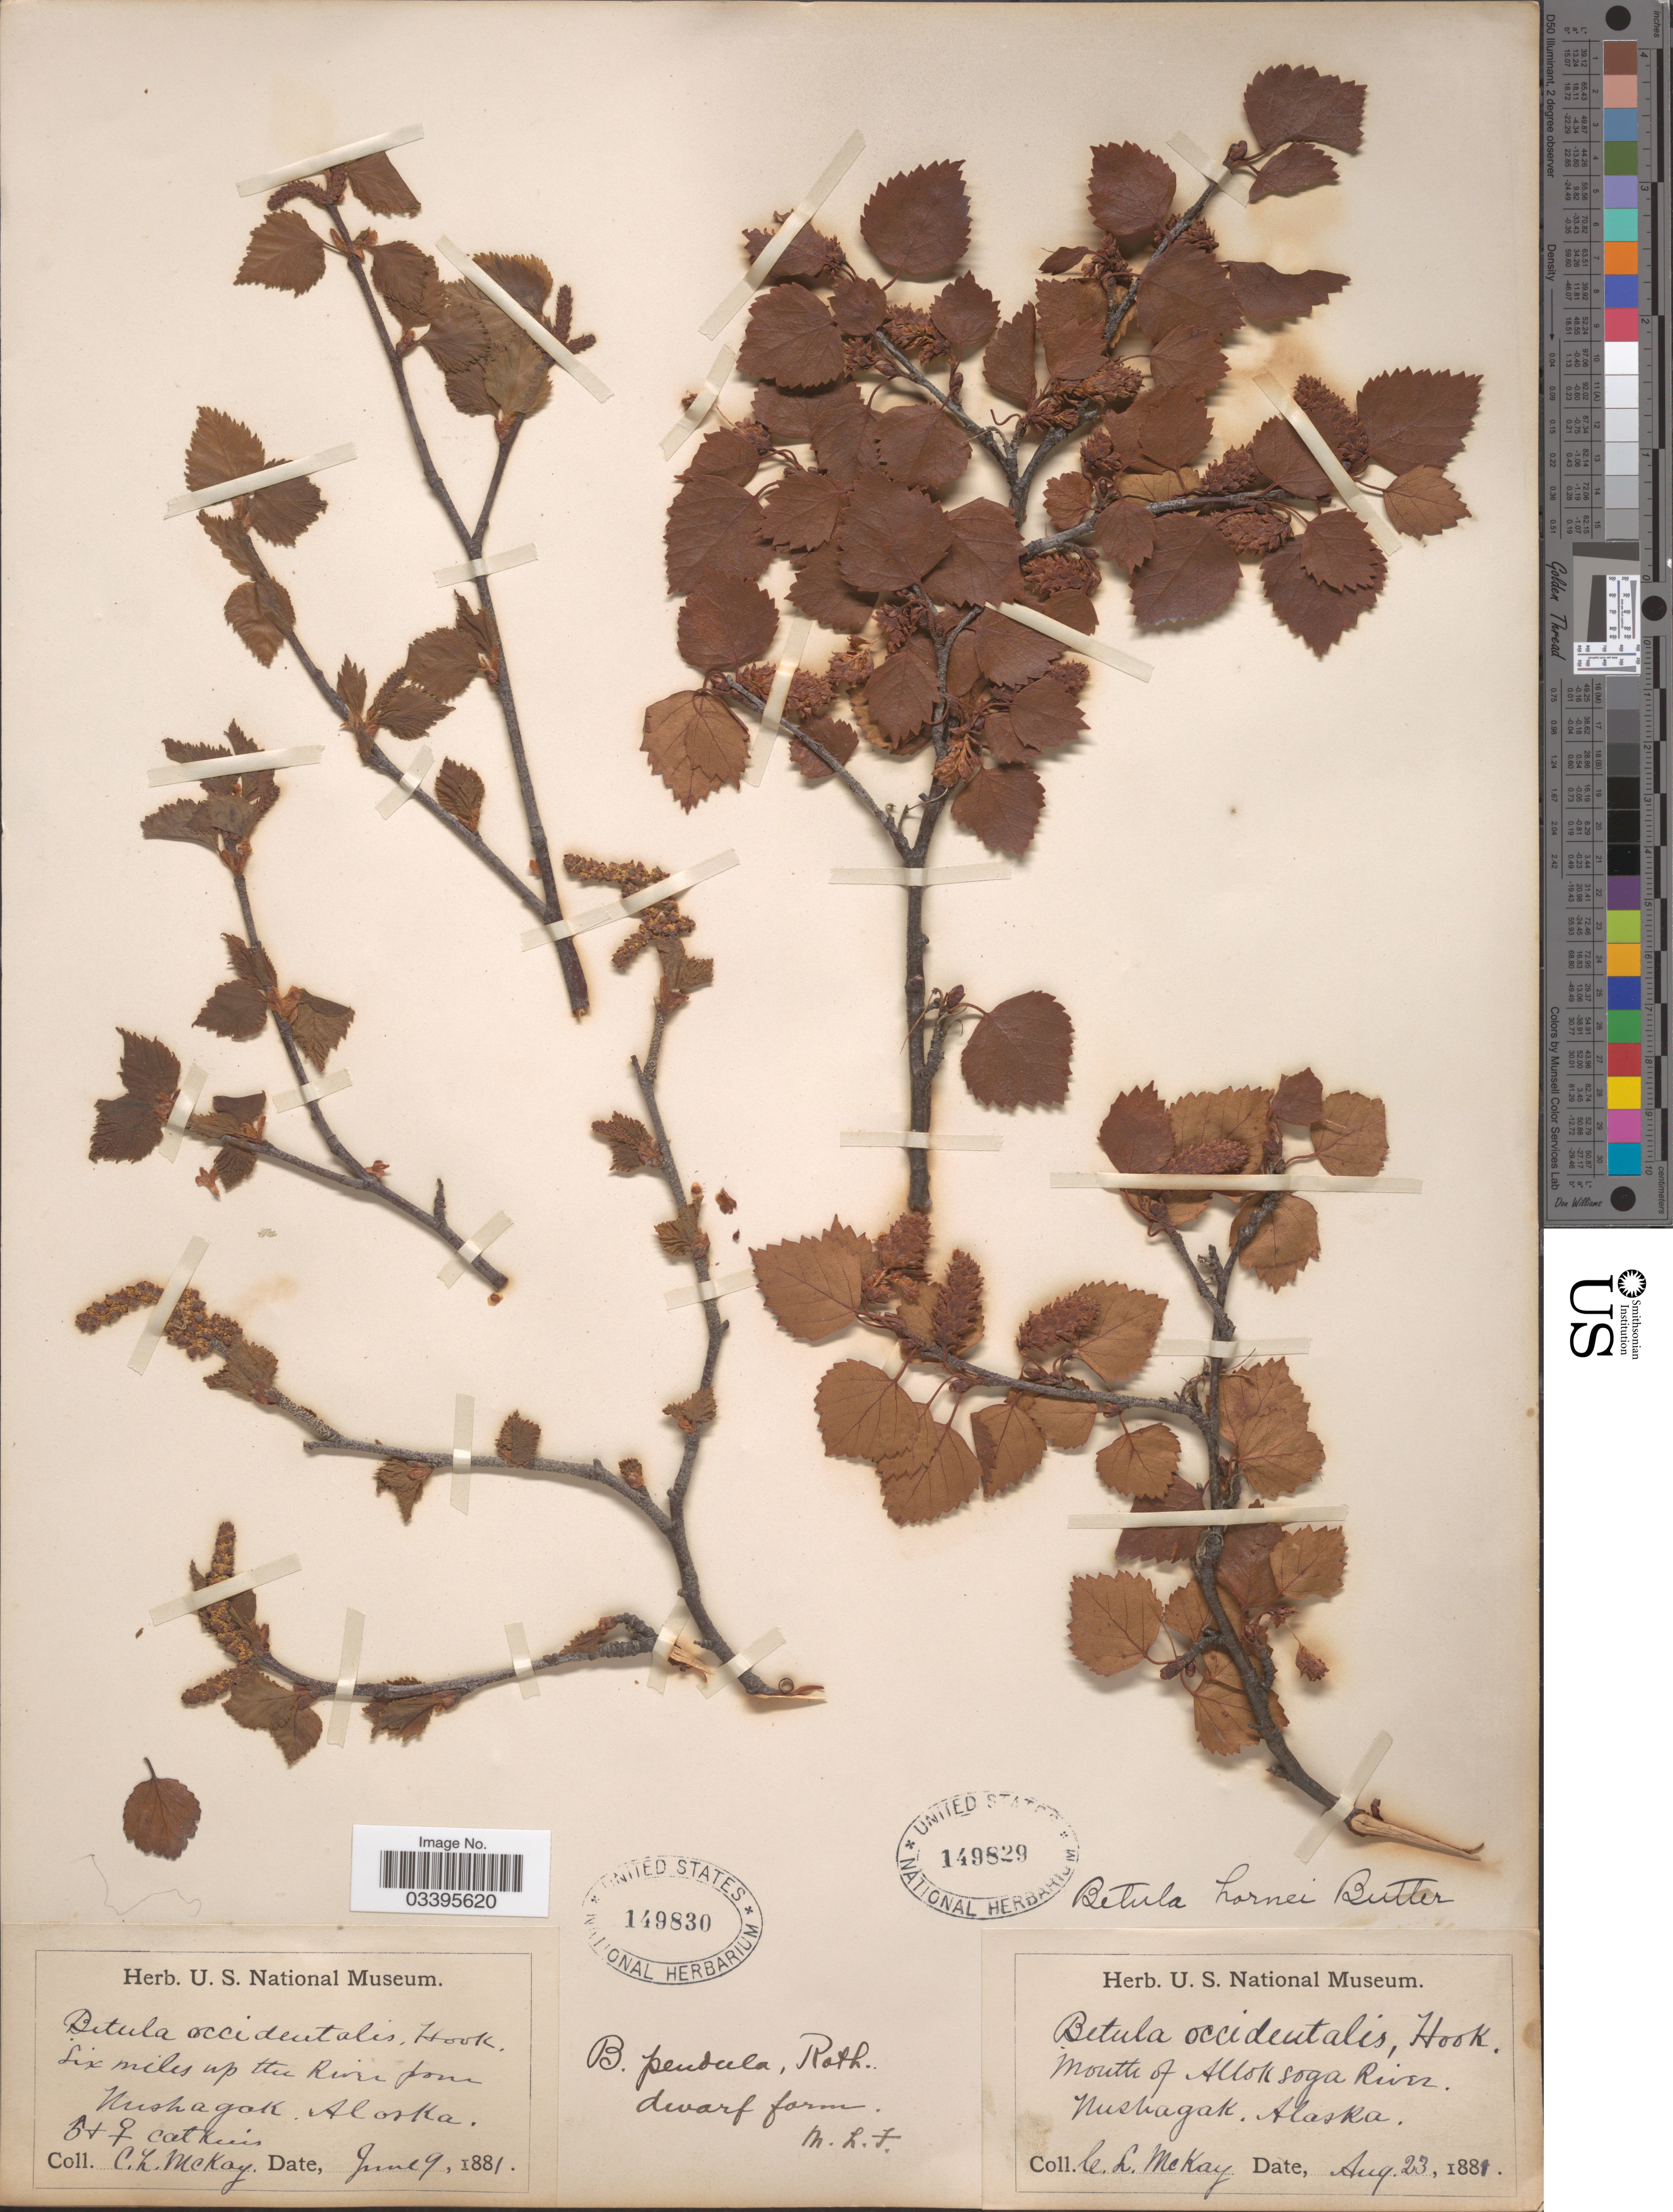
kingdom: Plantae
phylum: Tracheophyta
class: Magnoliopsida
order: Fagales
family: Betulaceae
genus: Betula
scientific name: Betula x jackii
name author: C.K. Schneid.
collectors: C. McKay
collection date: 1881-06-09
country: United States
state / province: Alaska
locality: Six miles up the river from Nushagak.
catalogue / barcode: US 149830-2